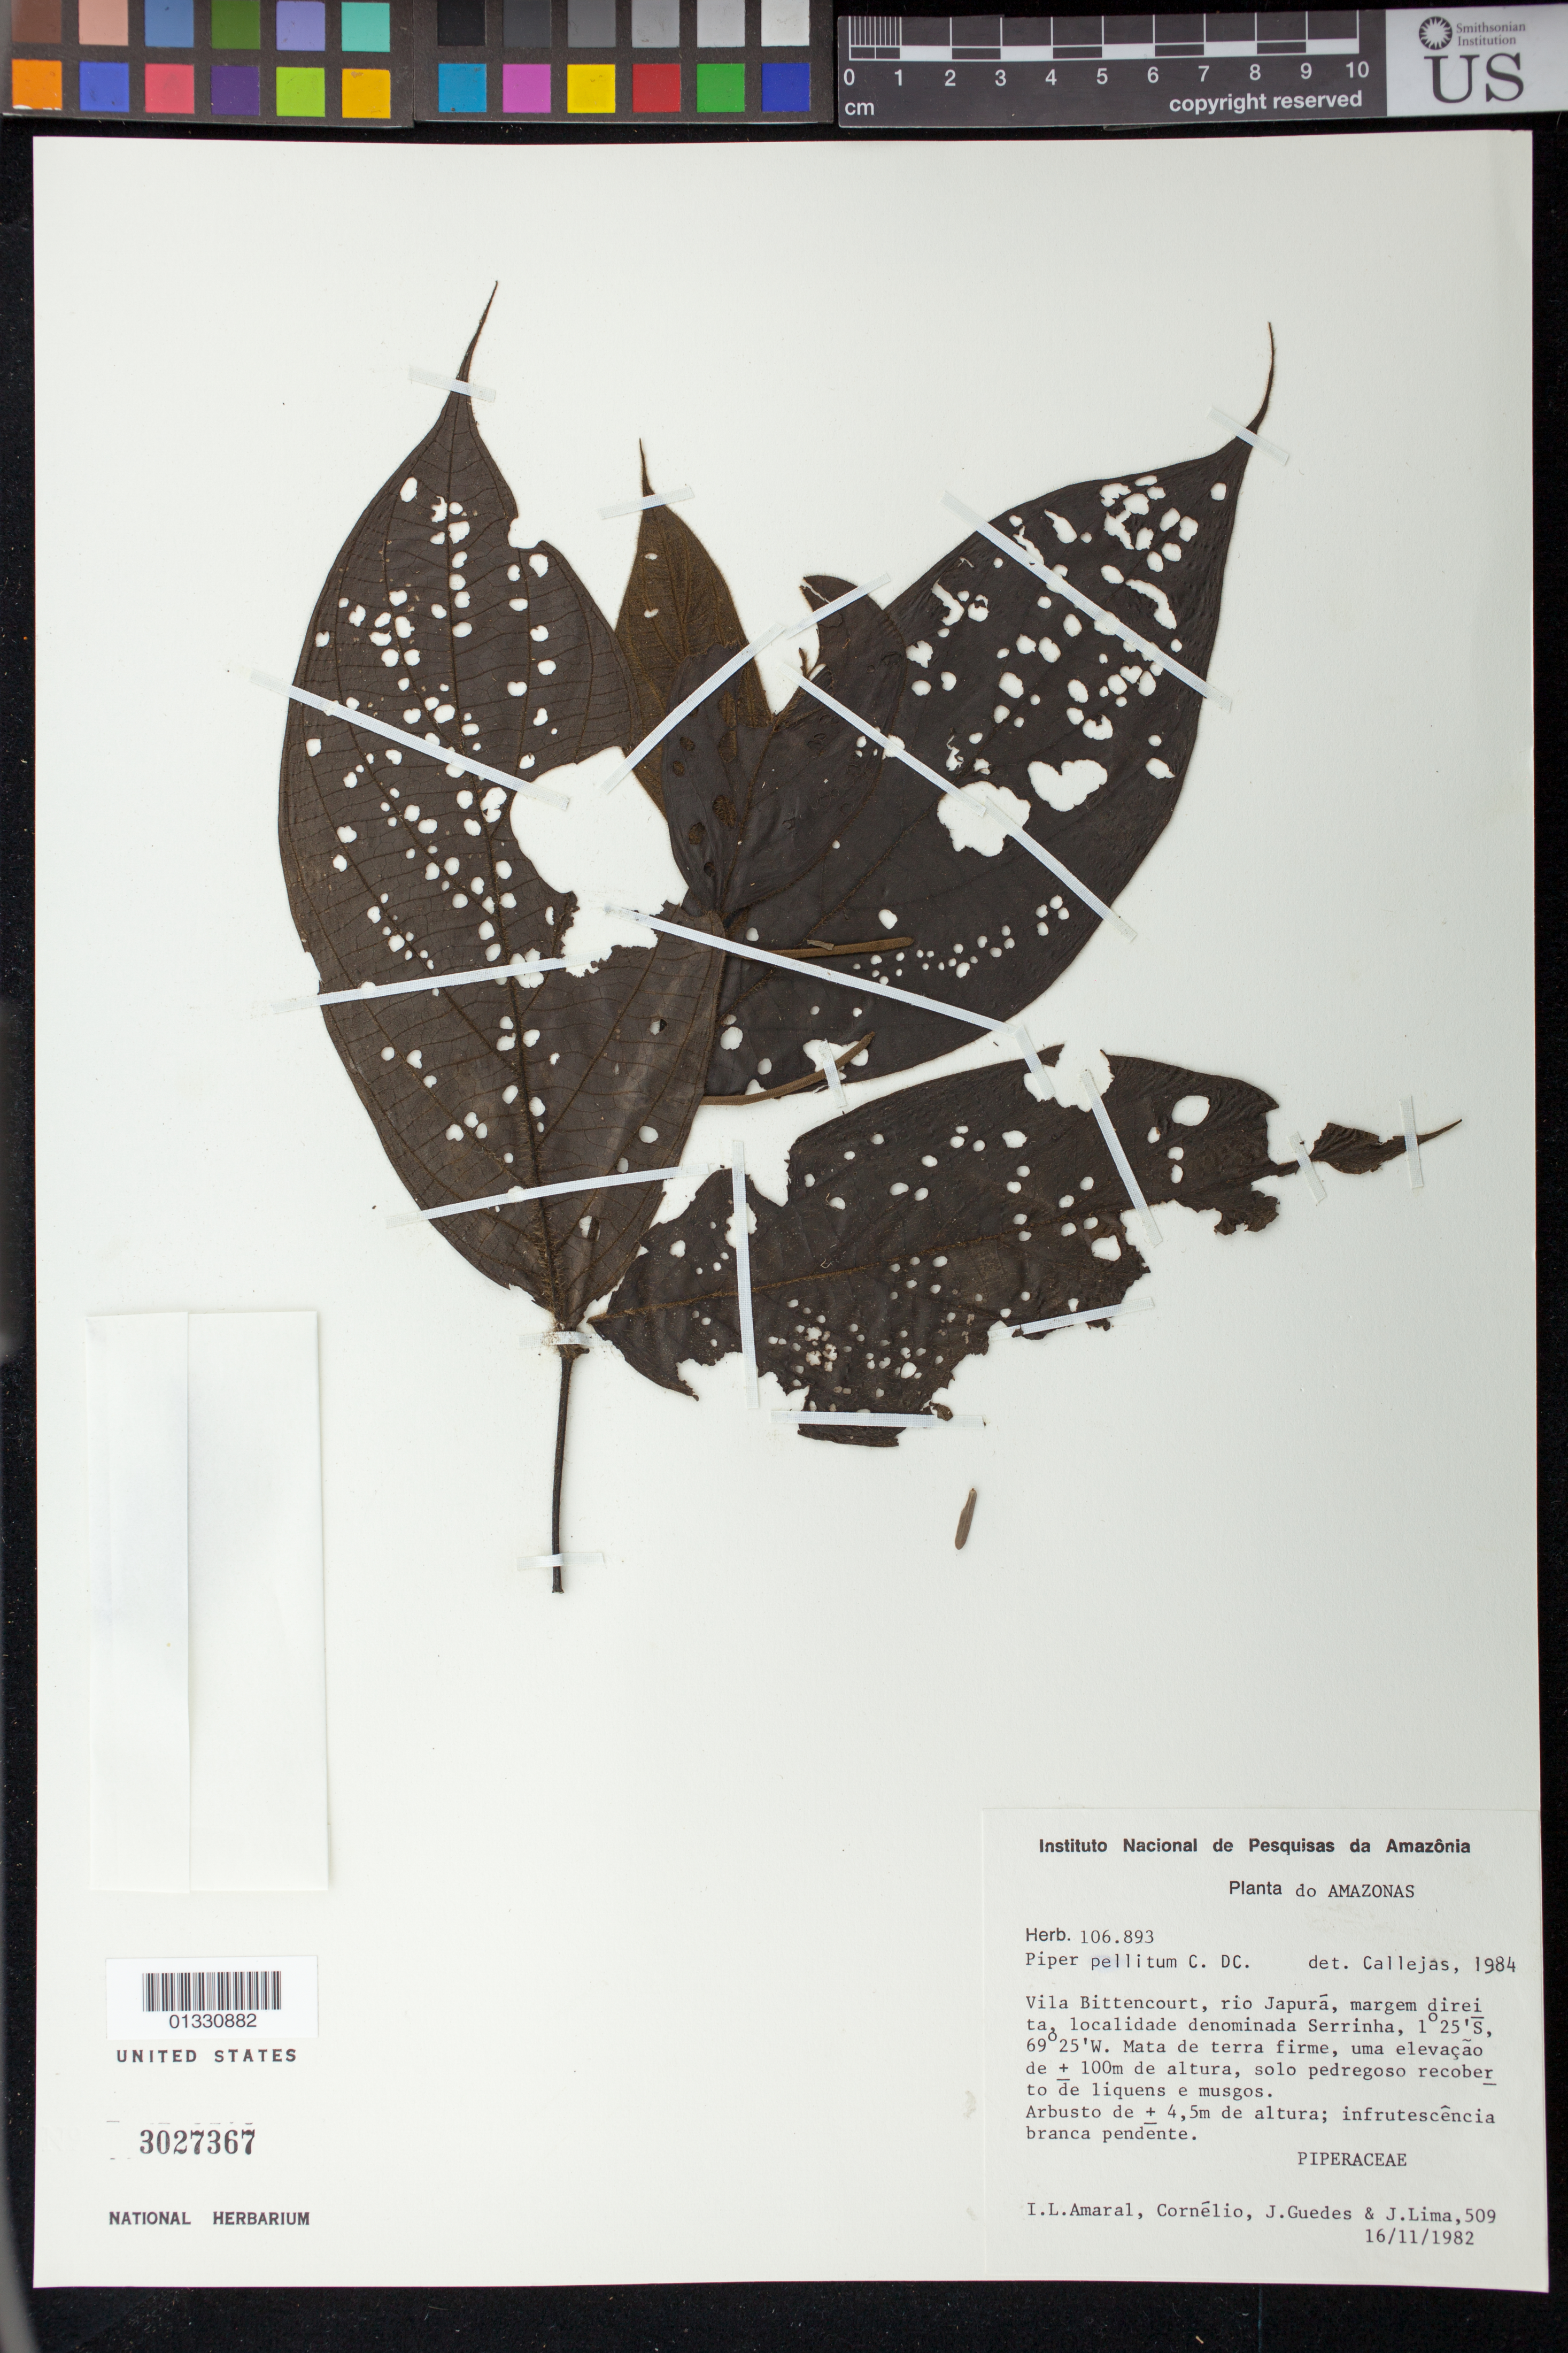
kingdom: Plantae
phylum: Tracheophyta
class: Magnoliopsida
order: Piperales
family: Piperaceae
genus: Piper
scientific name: Piper pellitum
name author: C. DC.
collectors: I. L. Amaral, J. G. Cornélio & J. Lima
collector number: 509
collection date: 1982-11-16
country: Brazil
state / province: Amazonas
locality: Vila Bittencourt, rio Japurá, margem direita, localidade denominada Serrinha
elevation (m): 100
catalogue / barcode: US 3027367